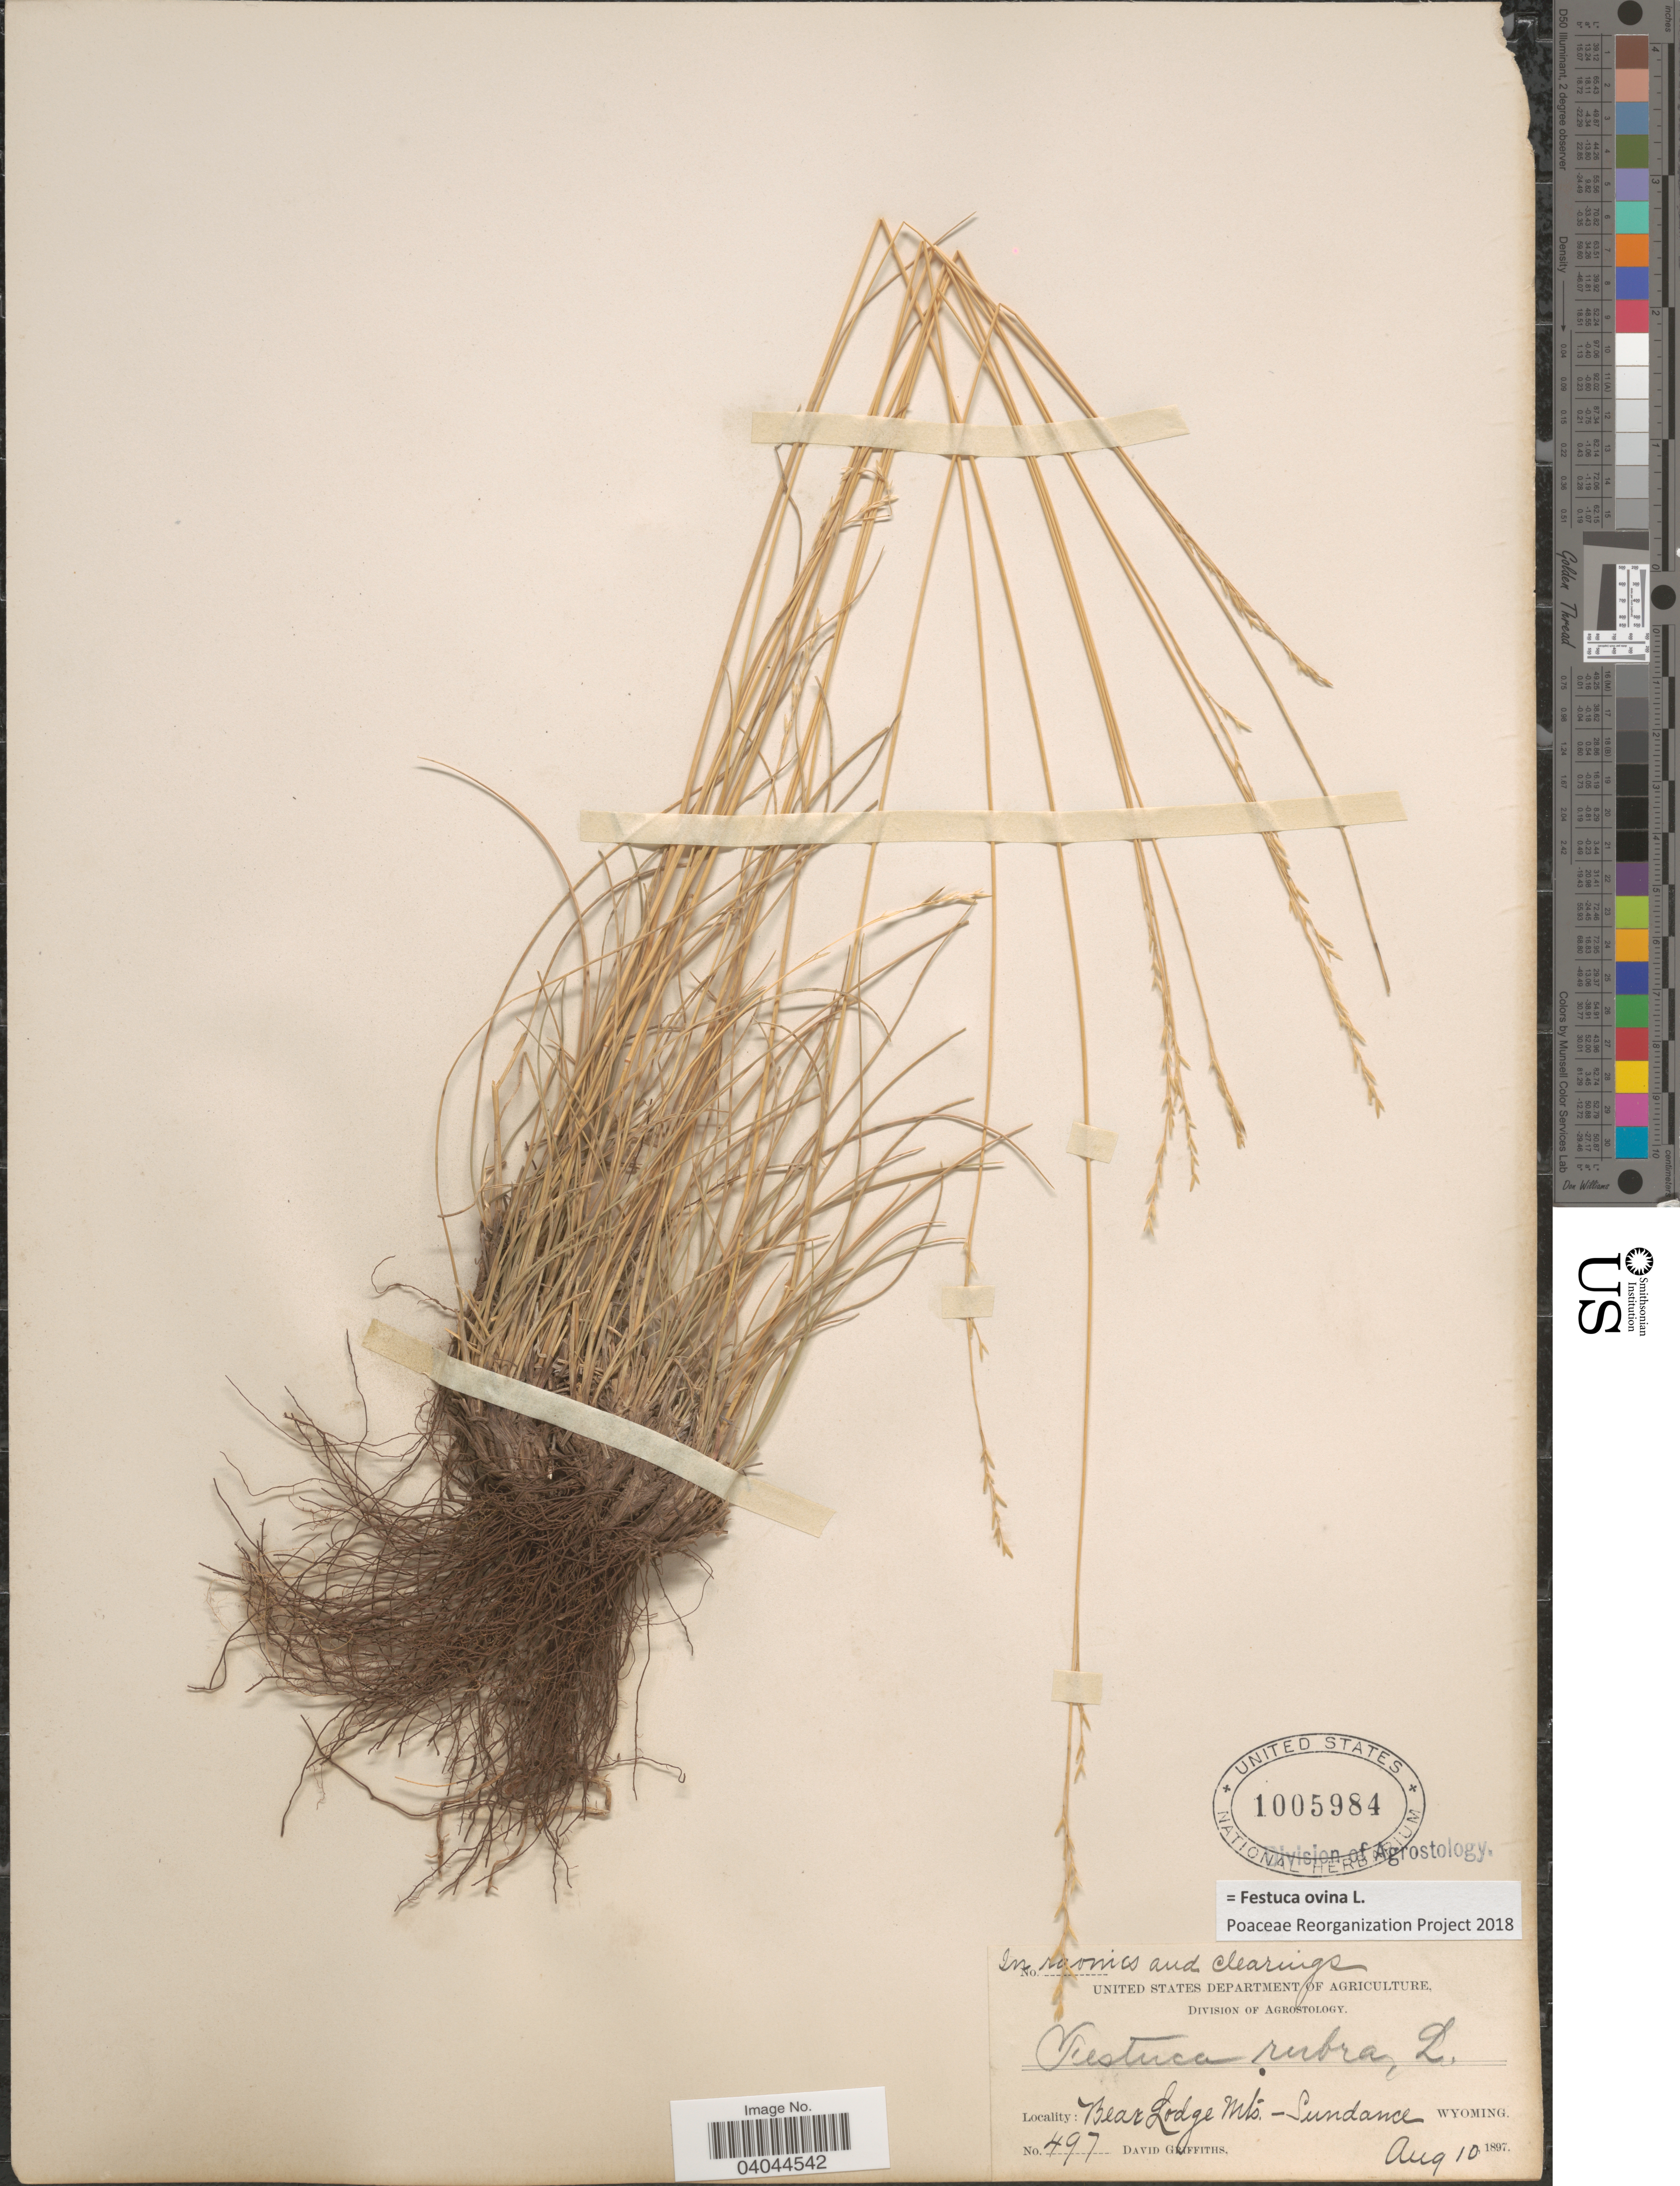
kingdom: Plantae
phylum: Tracheophyta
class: Liliopsida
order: Poales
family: Poaceae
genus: Festuca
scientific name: Festuca ovina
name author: L.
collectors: D. Griffiths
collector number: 497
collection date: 1897-08-10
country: United States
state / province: Wyoming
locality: Bear Lodge Mts. Sundance.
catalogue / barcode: US 1005984